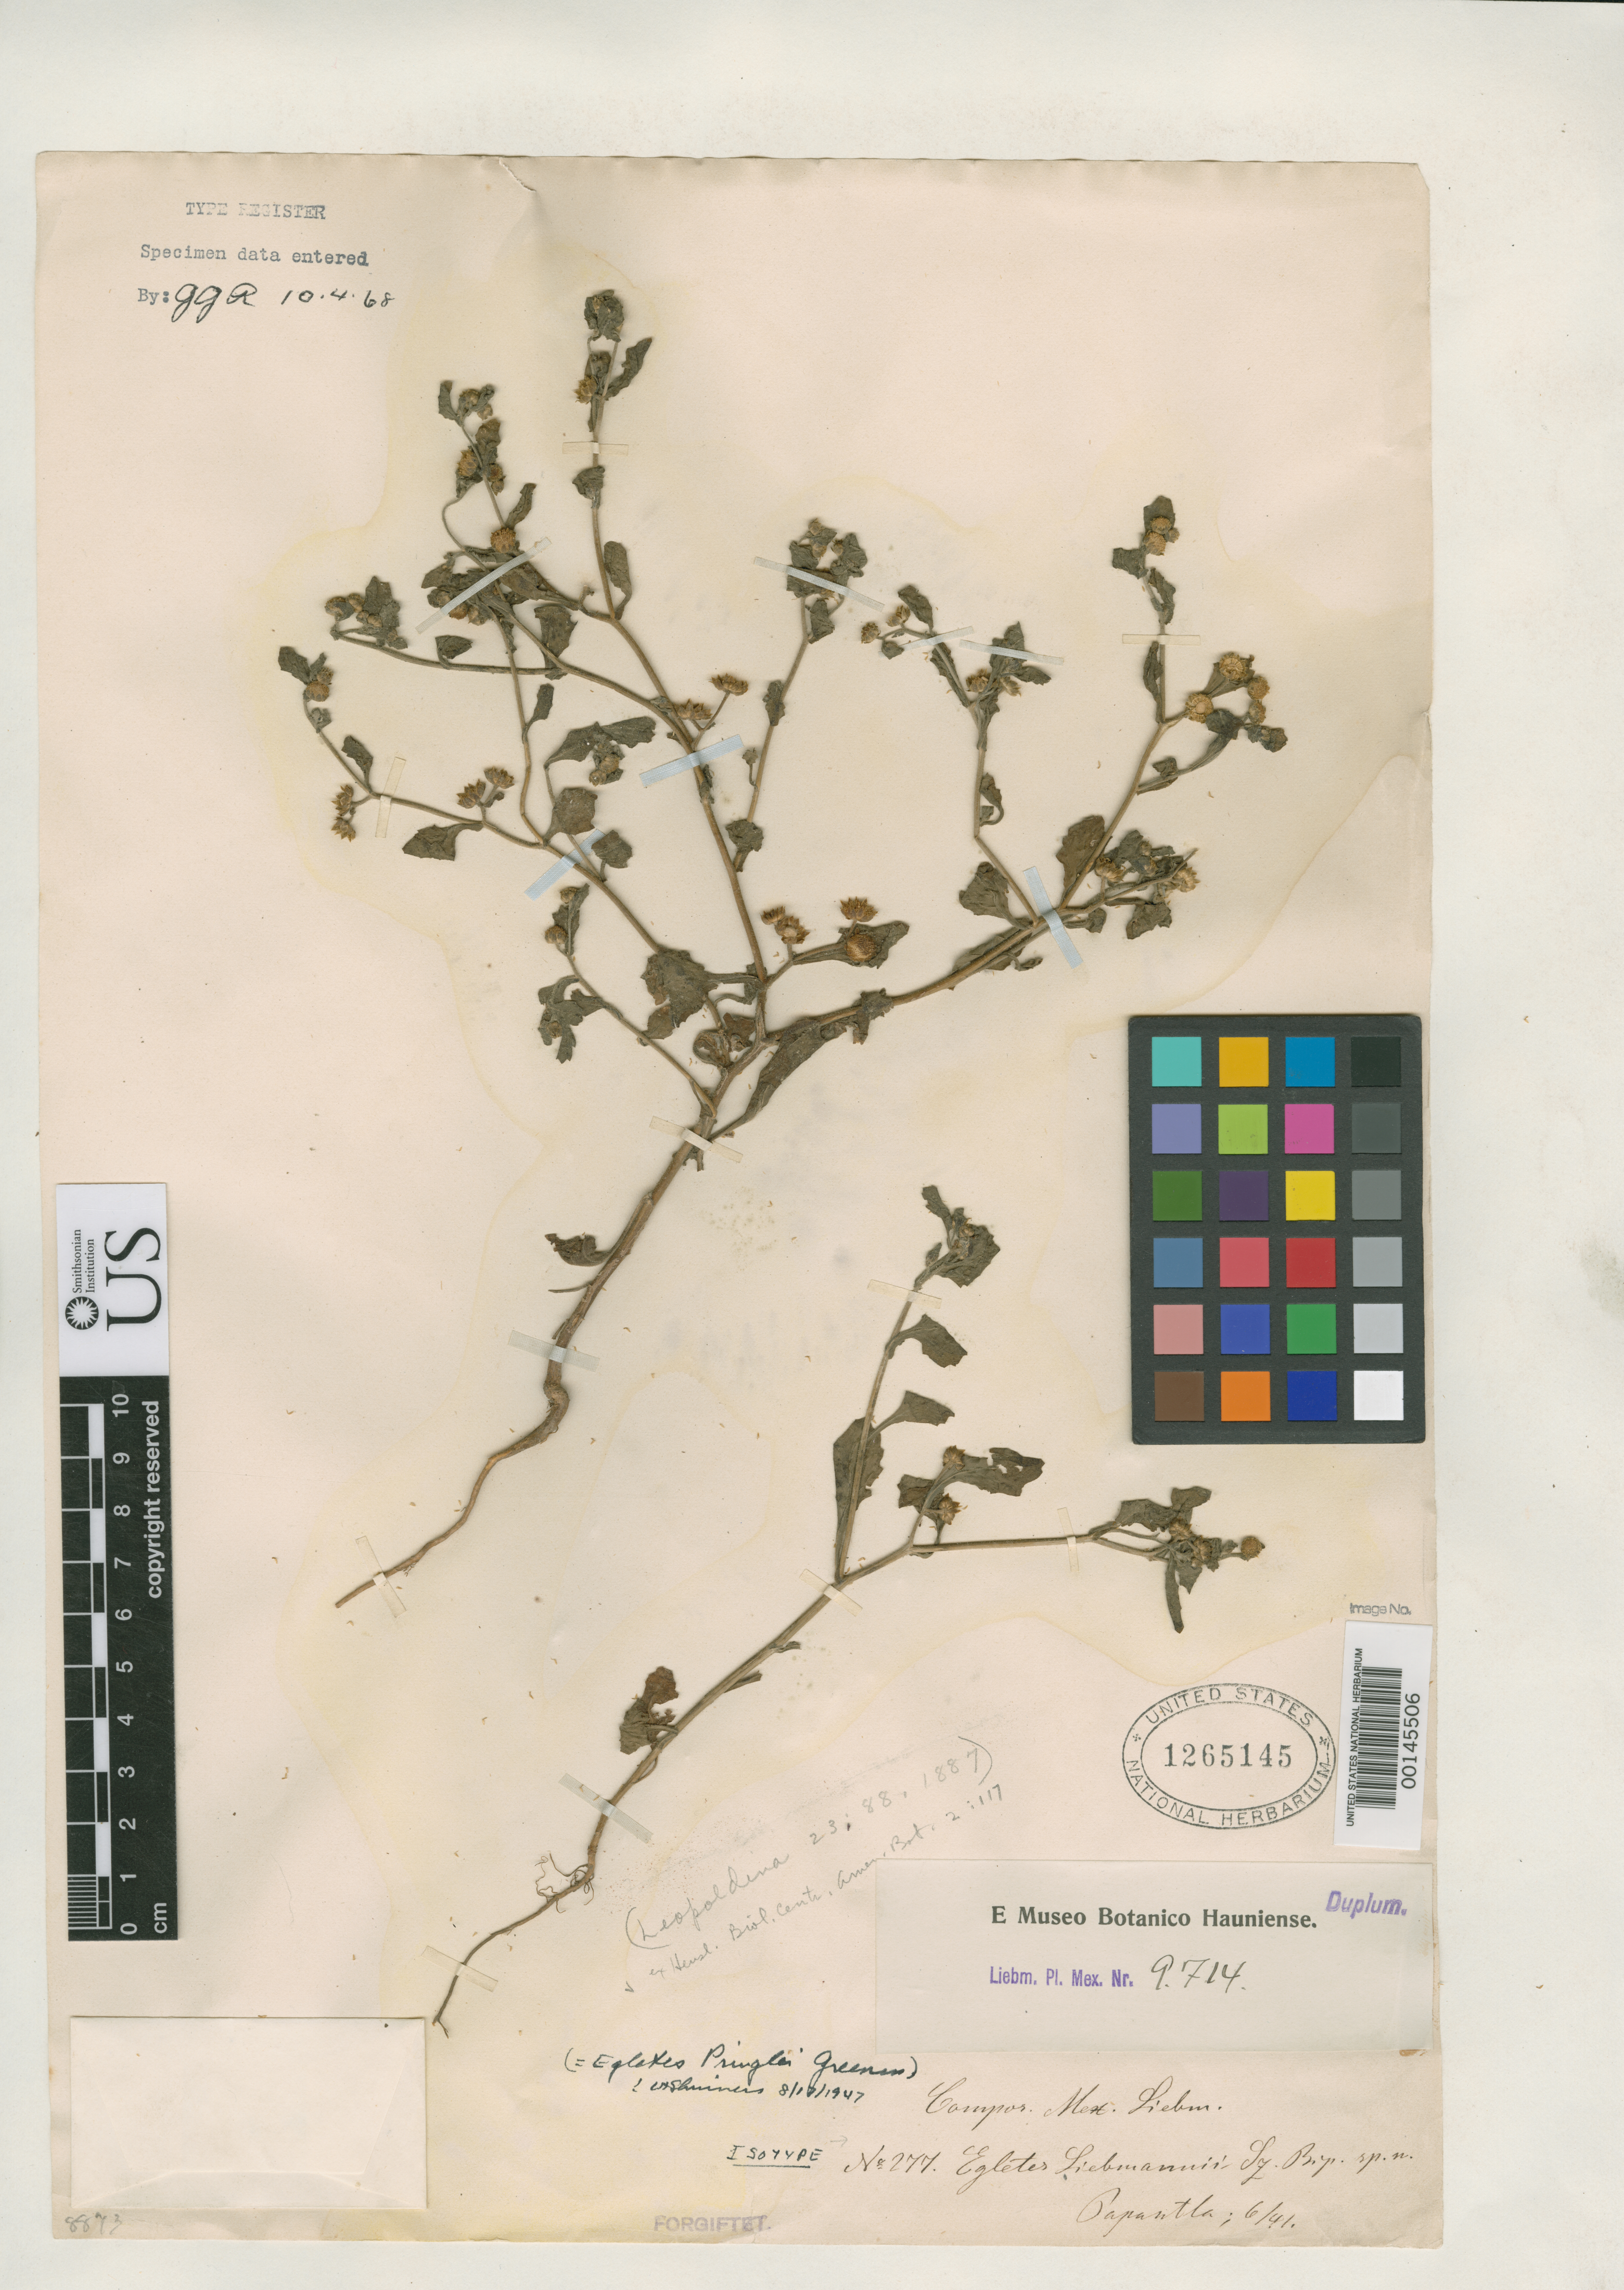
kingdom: Plantae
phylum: Tracheophyta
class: Magnoliopsida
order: Asterales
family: Asteraceae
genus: Egletes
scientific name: Egletes liebmannii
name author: Sch. Bip. ex Hemsl.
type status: Isotype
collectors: F. M. Liebmann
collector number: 277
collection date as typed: Jun 1841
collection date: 1841-06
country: Mexico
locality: Papantla.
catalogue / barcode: US 1265145